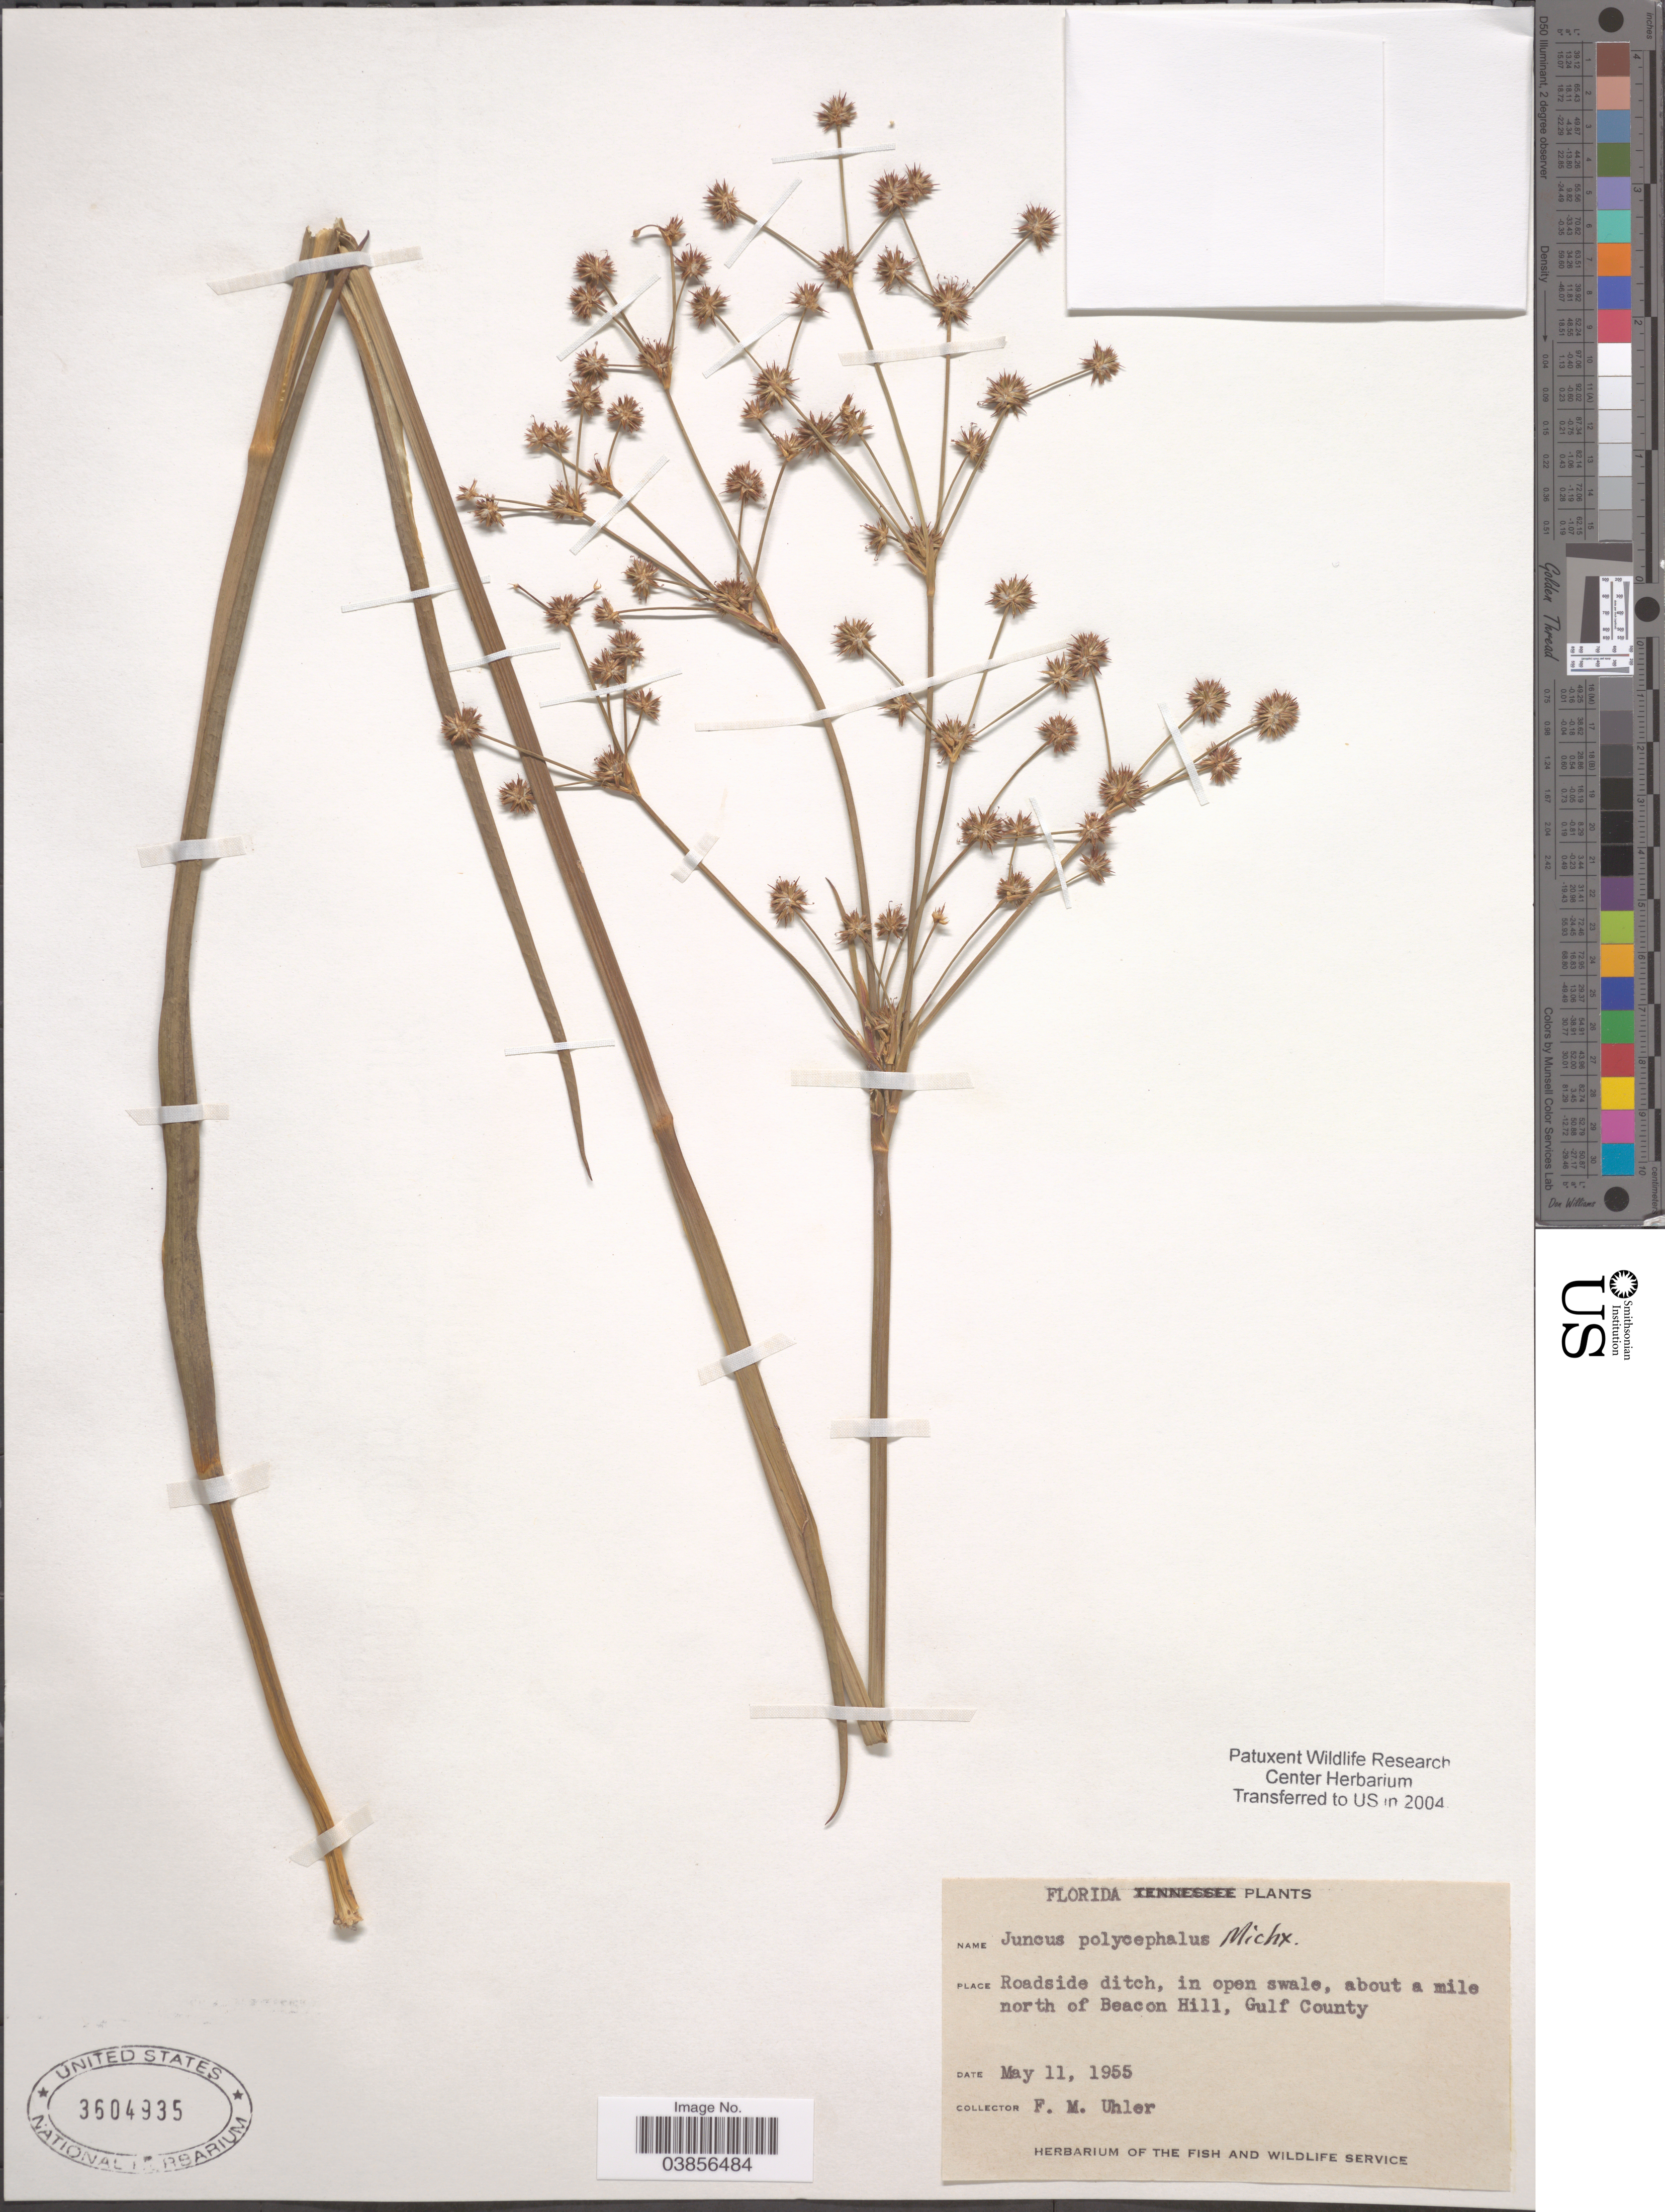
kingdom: Plantae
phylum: Tracheophyta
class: Liliopsida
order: Poales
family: Juncaceae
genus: Juncus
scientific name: Juncus polycephalus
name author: Michx.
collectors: F. M. Uhler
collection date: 1955-05-11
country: United States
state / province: Florida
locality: Roadside ditch, in open swale, about a mile north of Beacon Hill, Gulf County.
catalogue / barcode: US 3604935